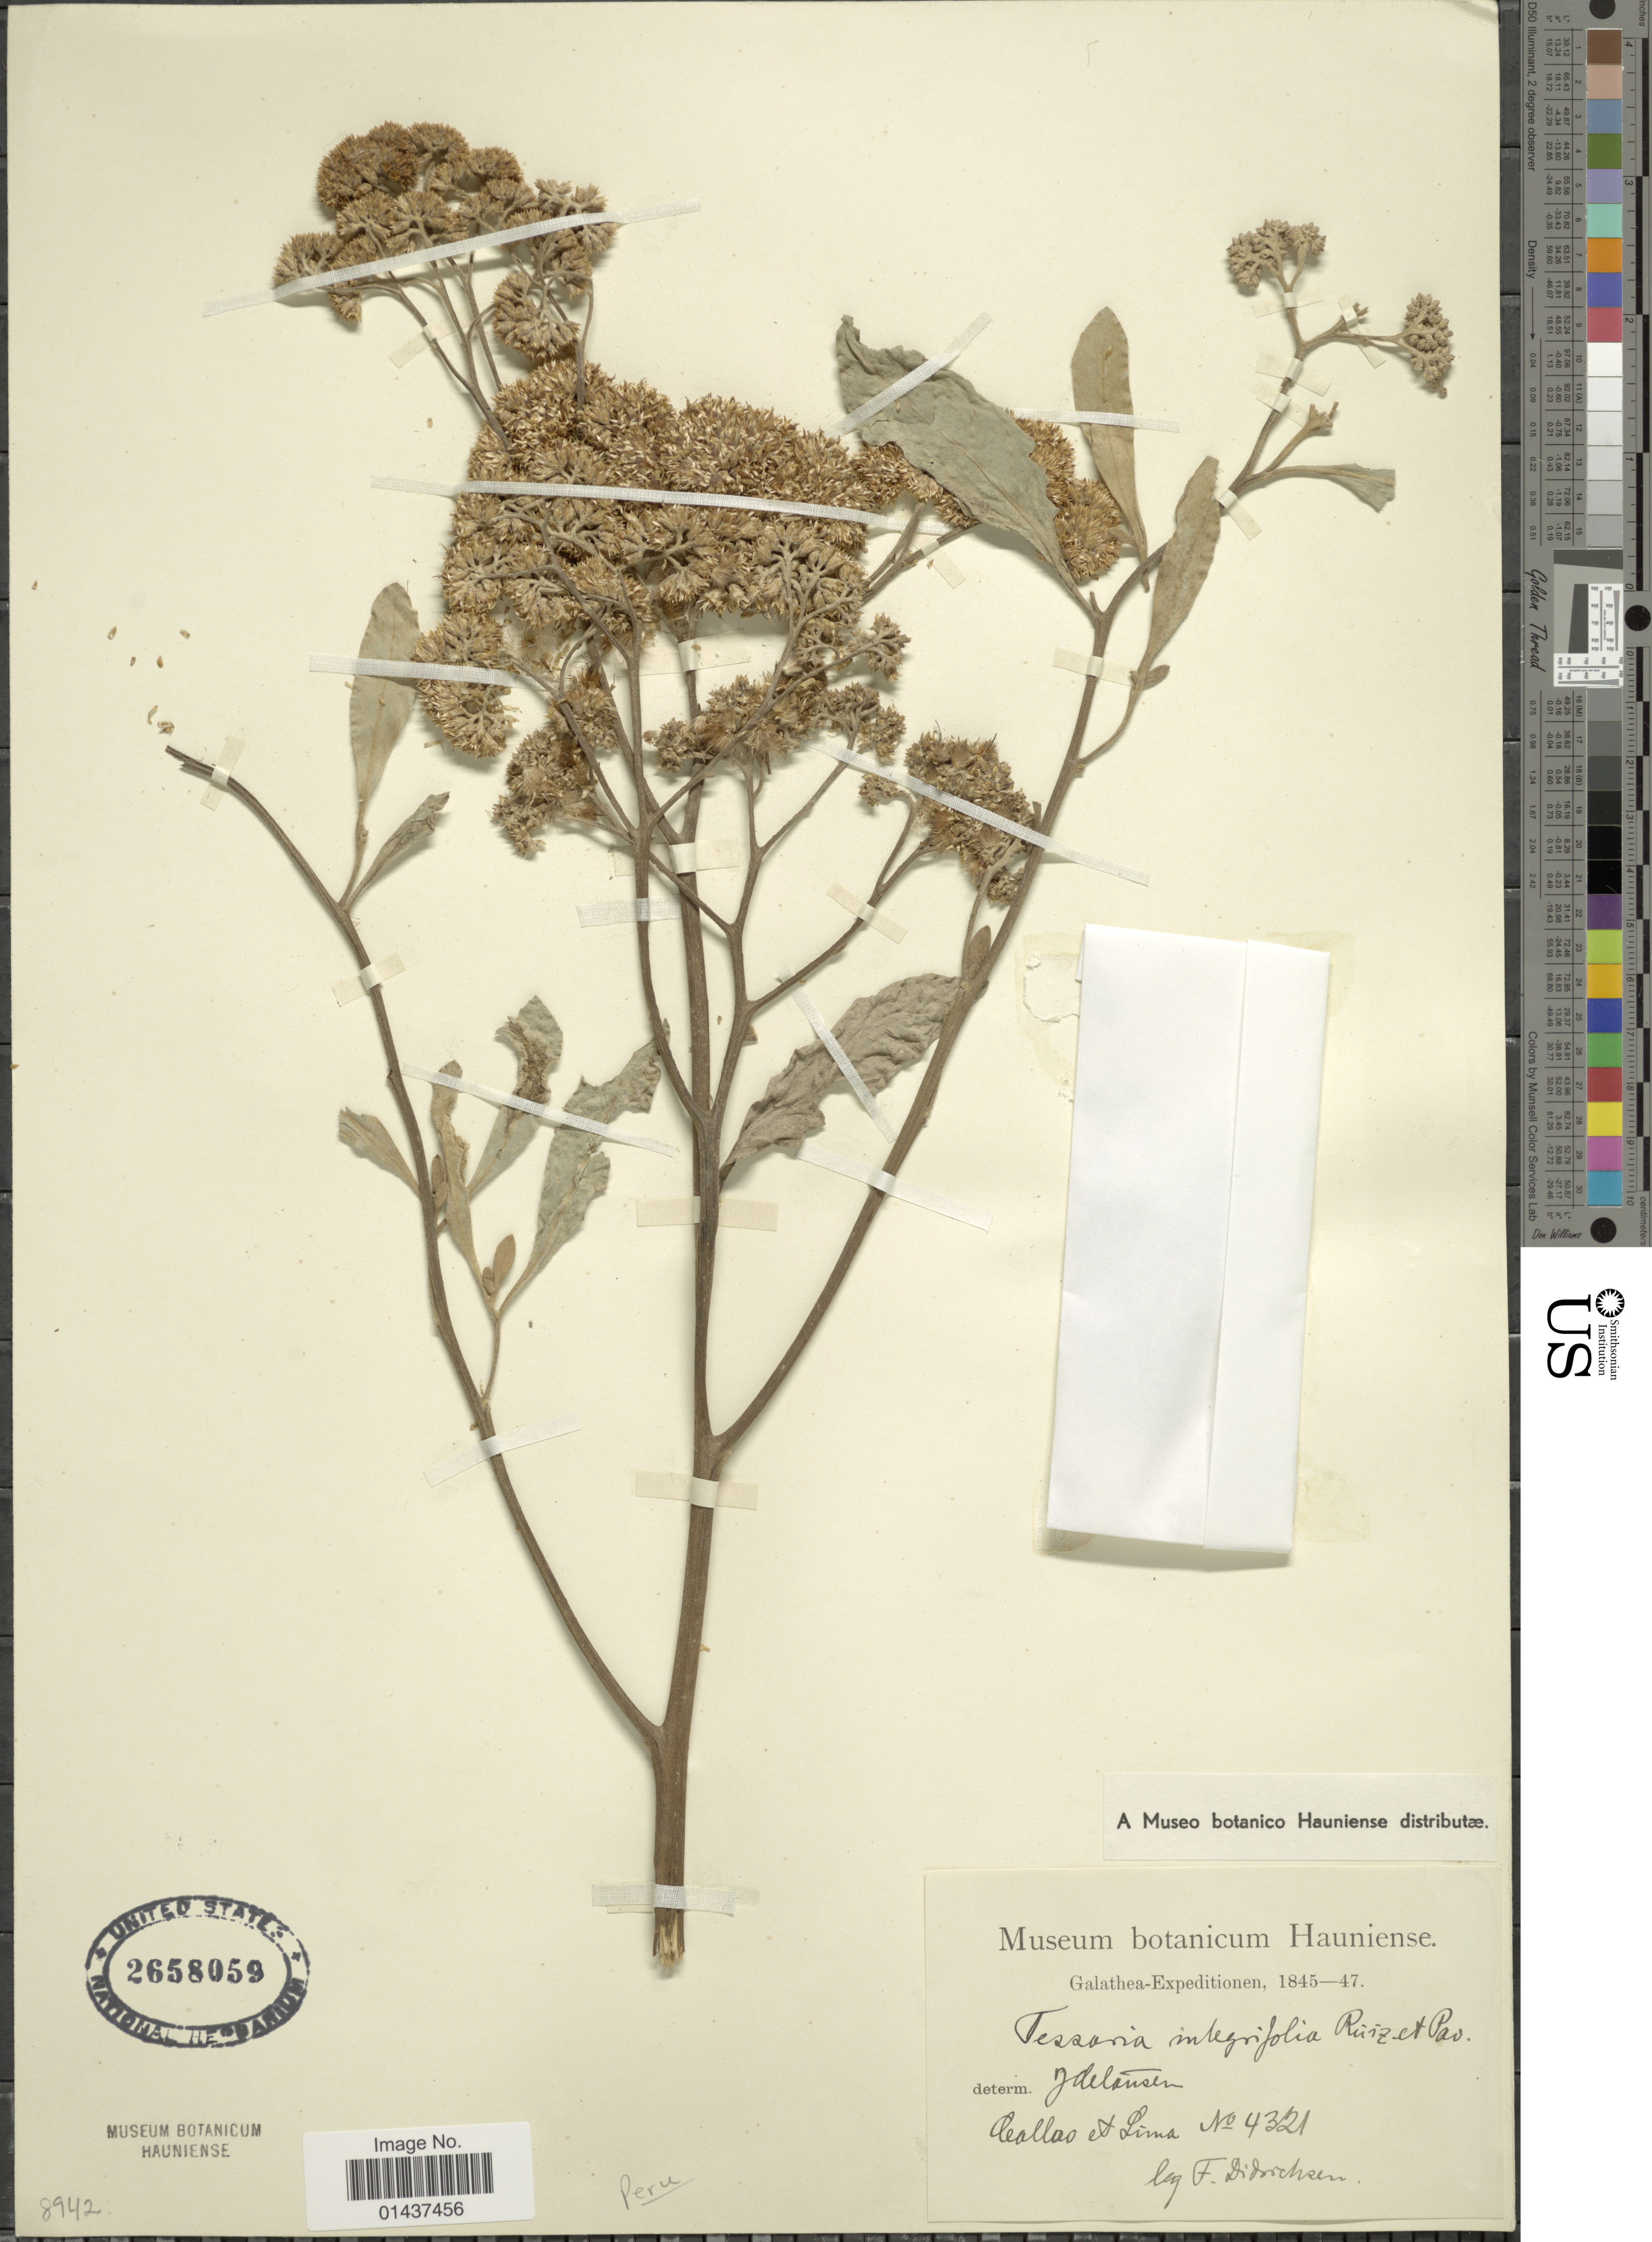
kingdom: Plantae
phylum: Tracheophyta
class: Magnoliopsida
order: Asterales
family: Asteraceae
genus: Tessaria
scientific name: Tessaria integrifolia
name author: Ruiz & Pav.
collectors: F. Didrichsen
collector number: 4321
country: Peru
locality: Callao et Lima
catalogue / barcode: US 2658059